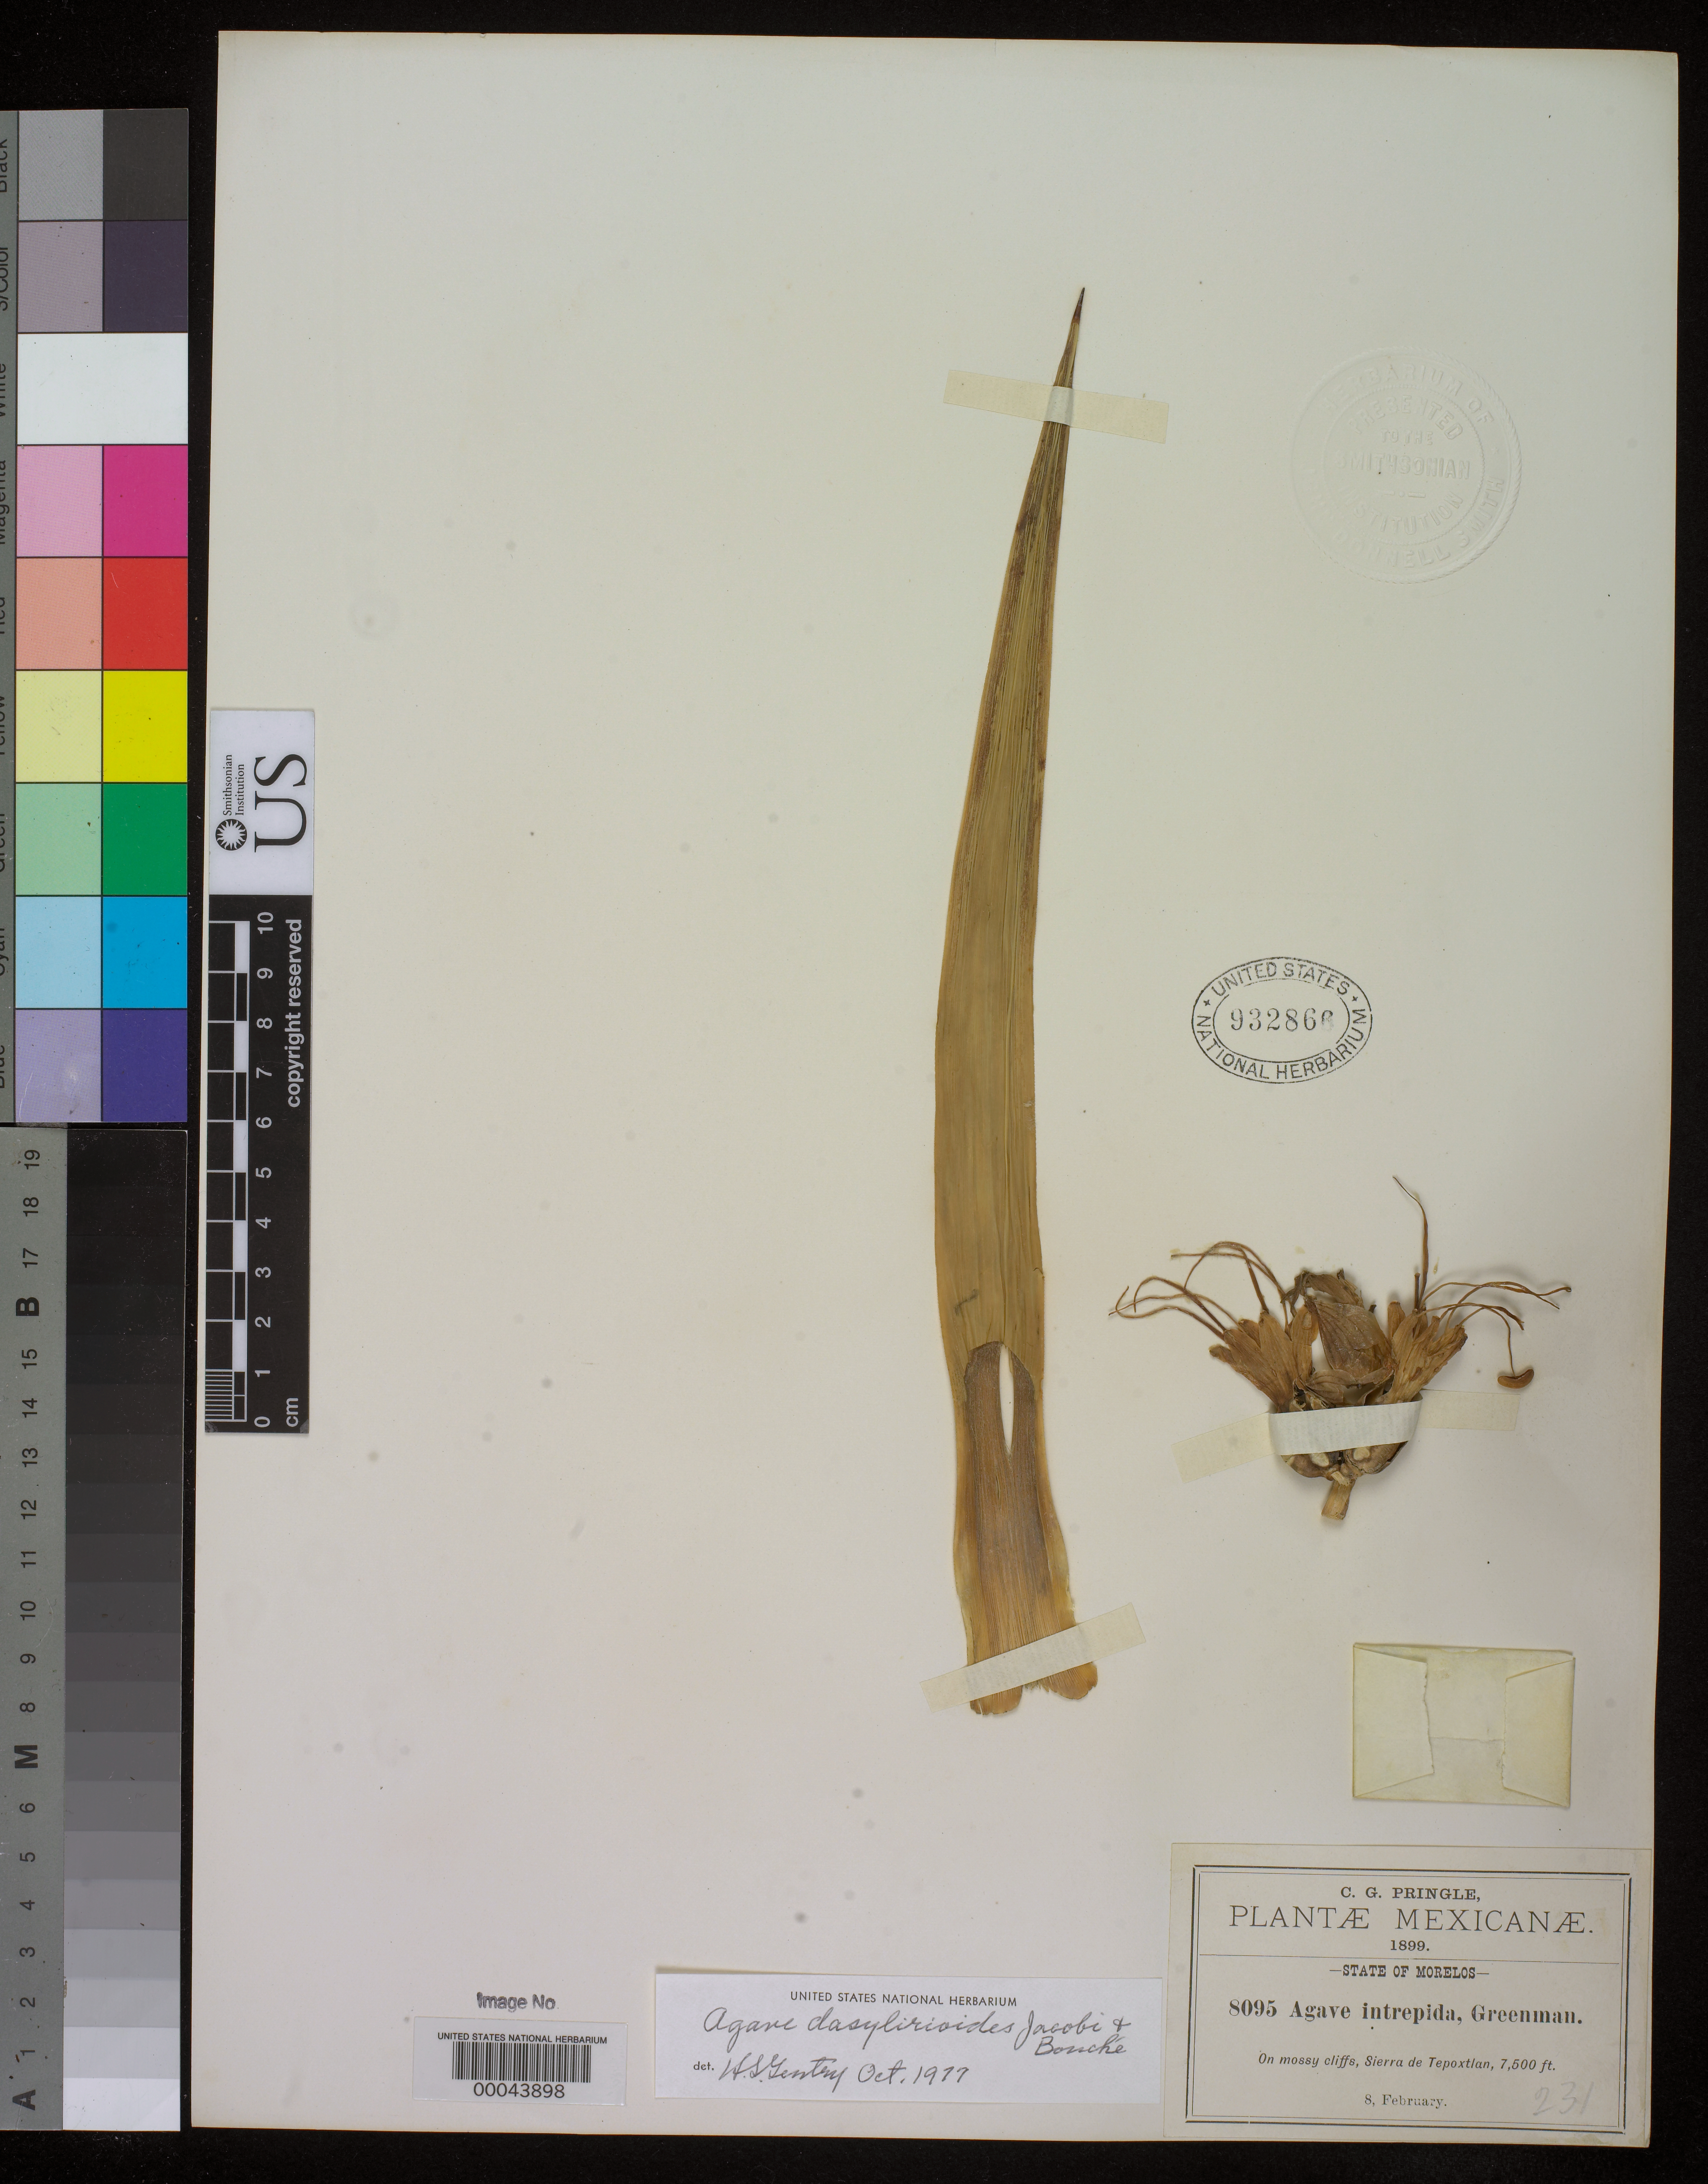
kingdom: Plantae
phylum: Tracheophyta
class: Liliopsida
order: Asparagales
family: Asparagaceae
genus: Agave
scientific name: Agave dasylirioides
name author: Jacobi & C.D. Bouché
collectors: C. G. Pringle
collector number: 8095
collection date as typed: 08 Feb 1899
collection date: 1899-02-08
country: Mexico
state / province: Morelos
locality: Sierra de tepoxtian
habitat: On mossy cliffs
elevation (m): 2286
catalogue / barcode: US 932866